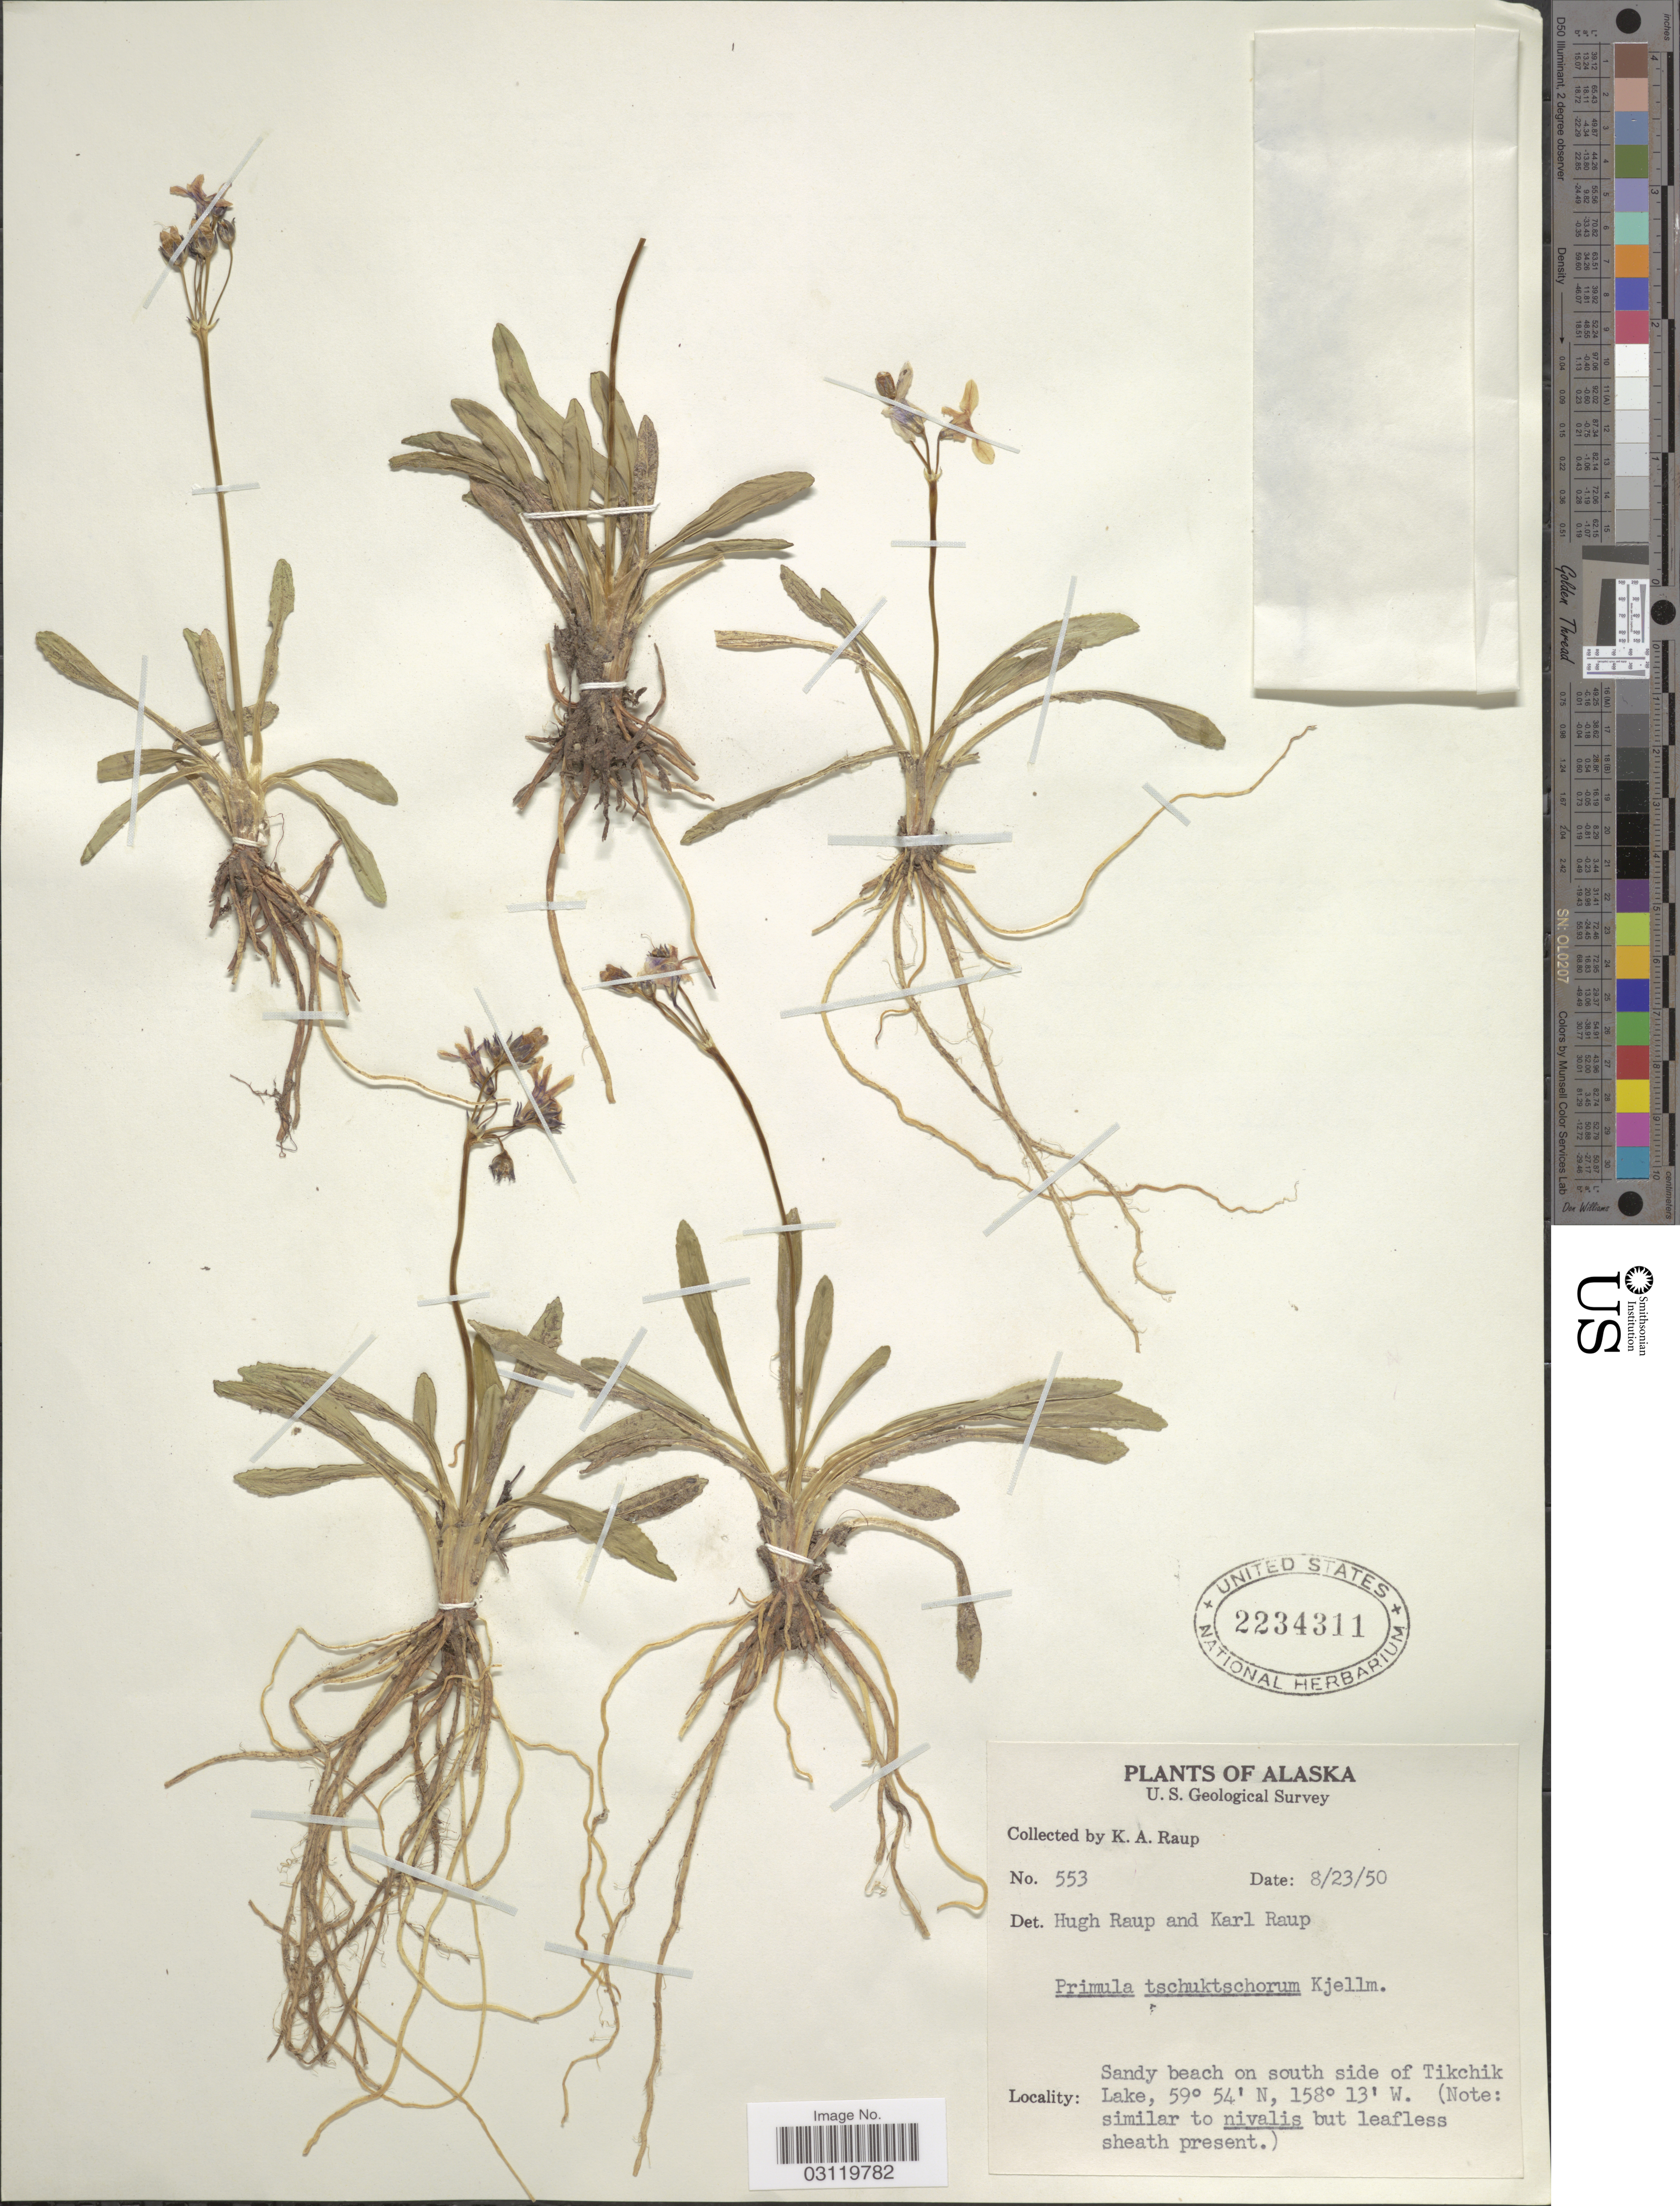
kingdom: Plantae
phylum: Tracheophyta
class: Magnoliopsida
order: Ericales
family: Primulaceae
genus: Primula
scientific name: Primula tschuktschorum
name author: Kjellm.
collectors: K. Raup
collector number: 553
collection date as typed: Transcribed d/m/y: 23/8/50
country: United States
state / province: Alaska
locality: Sandy beach on south side of Tikchik Lake.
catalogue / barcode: US 2234311